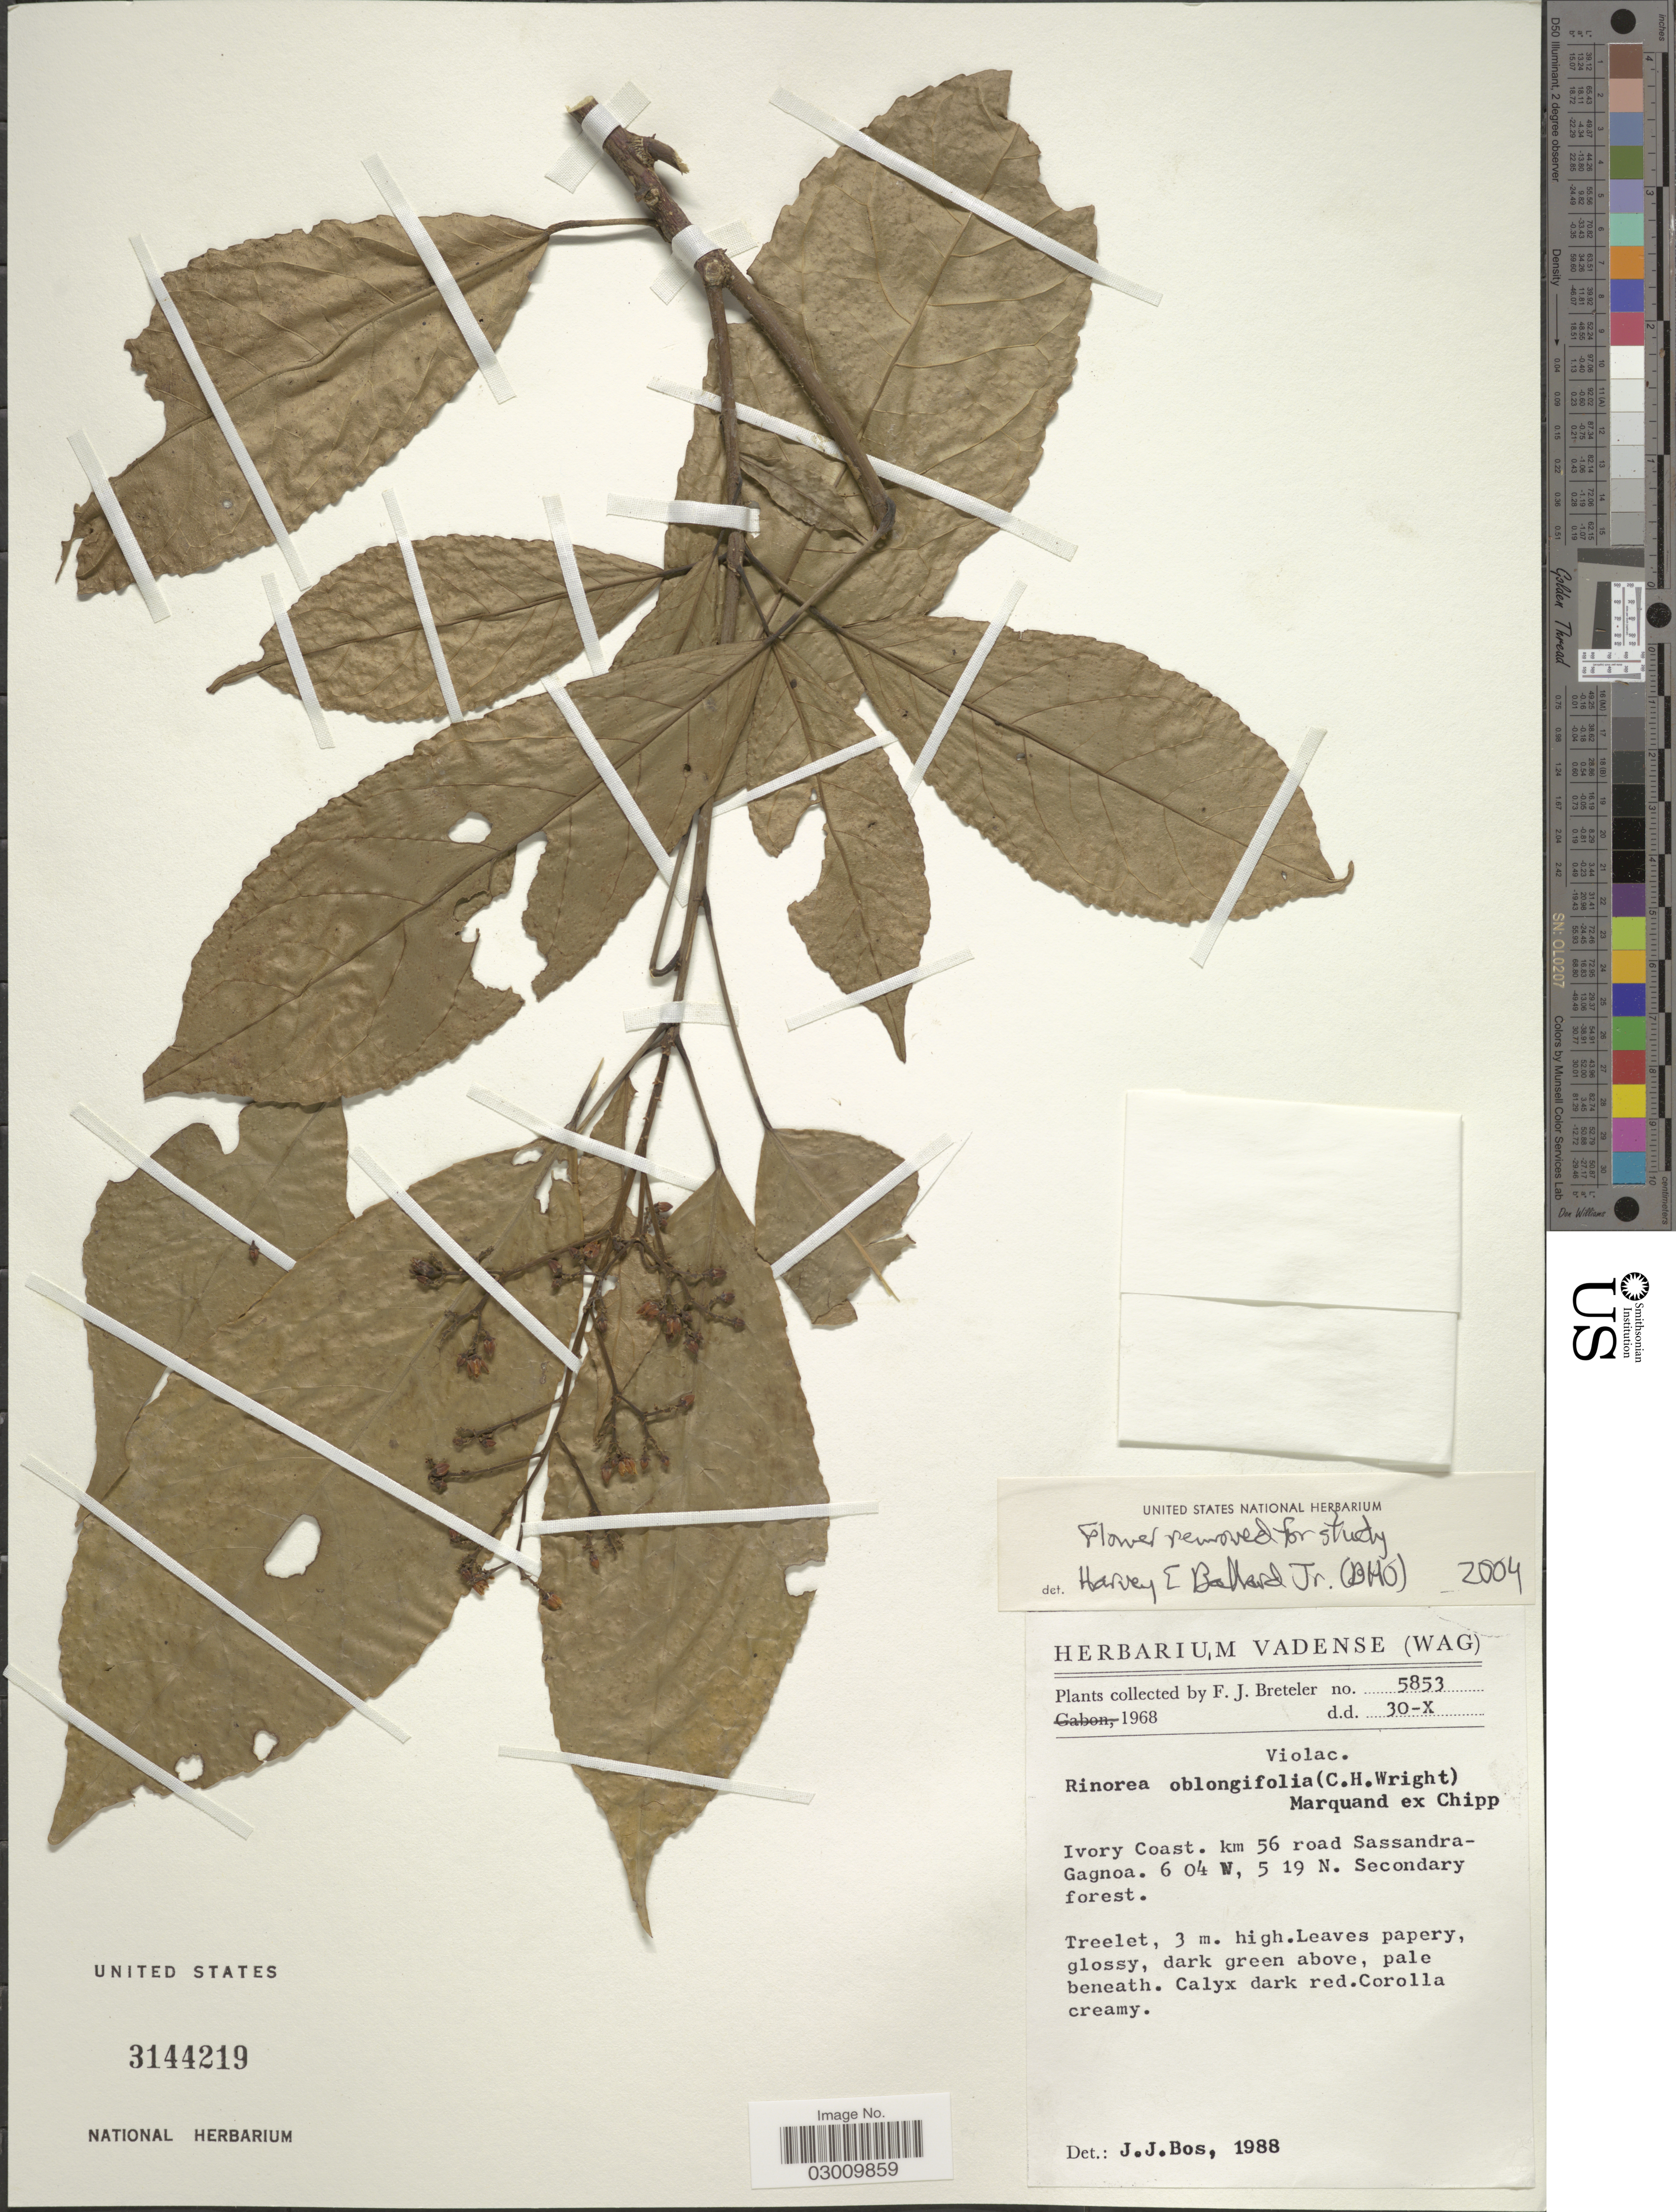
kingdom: Plantae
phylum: Tracheophyta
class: Magnoliopsida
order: Malpighiales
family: Violaceae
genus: Rinorea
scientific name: Rinorea oblongifolia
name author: (C.H. Wright) C. Marquand ex Chipp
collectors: F. J. Breteler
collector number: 5853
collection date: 1968-10-30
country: Ivory Coast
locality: Km 56 road Sassandra-Gagnoa.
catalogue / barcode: US 3144219